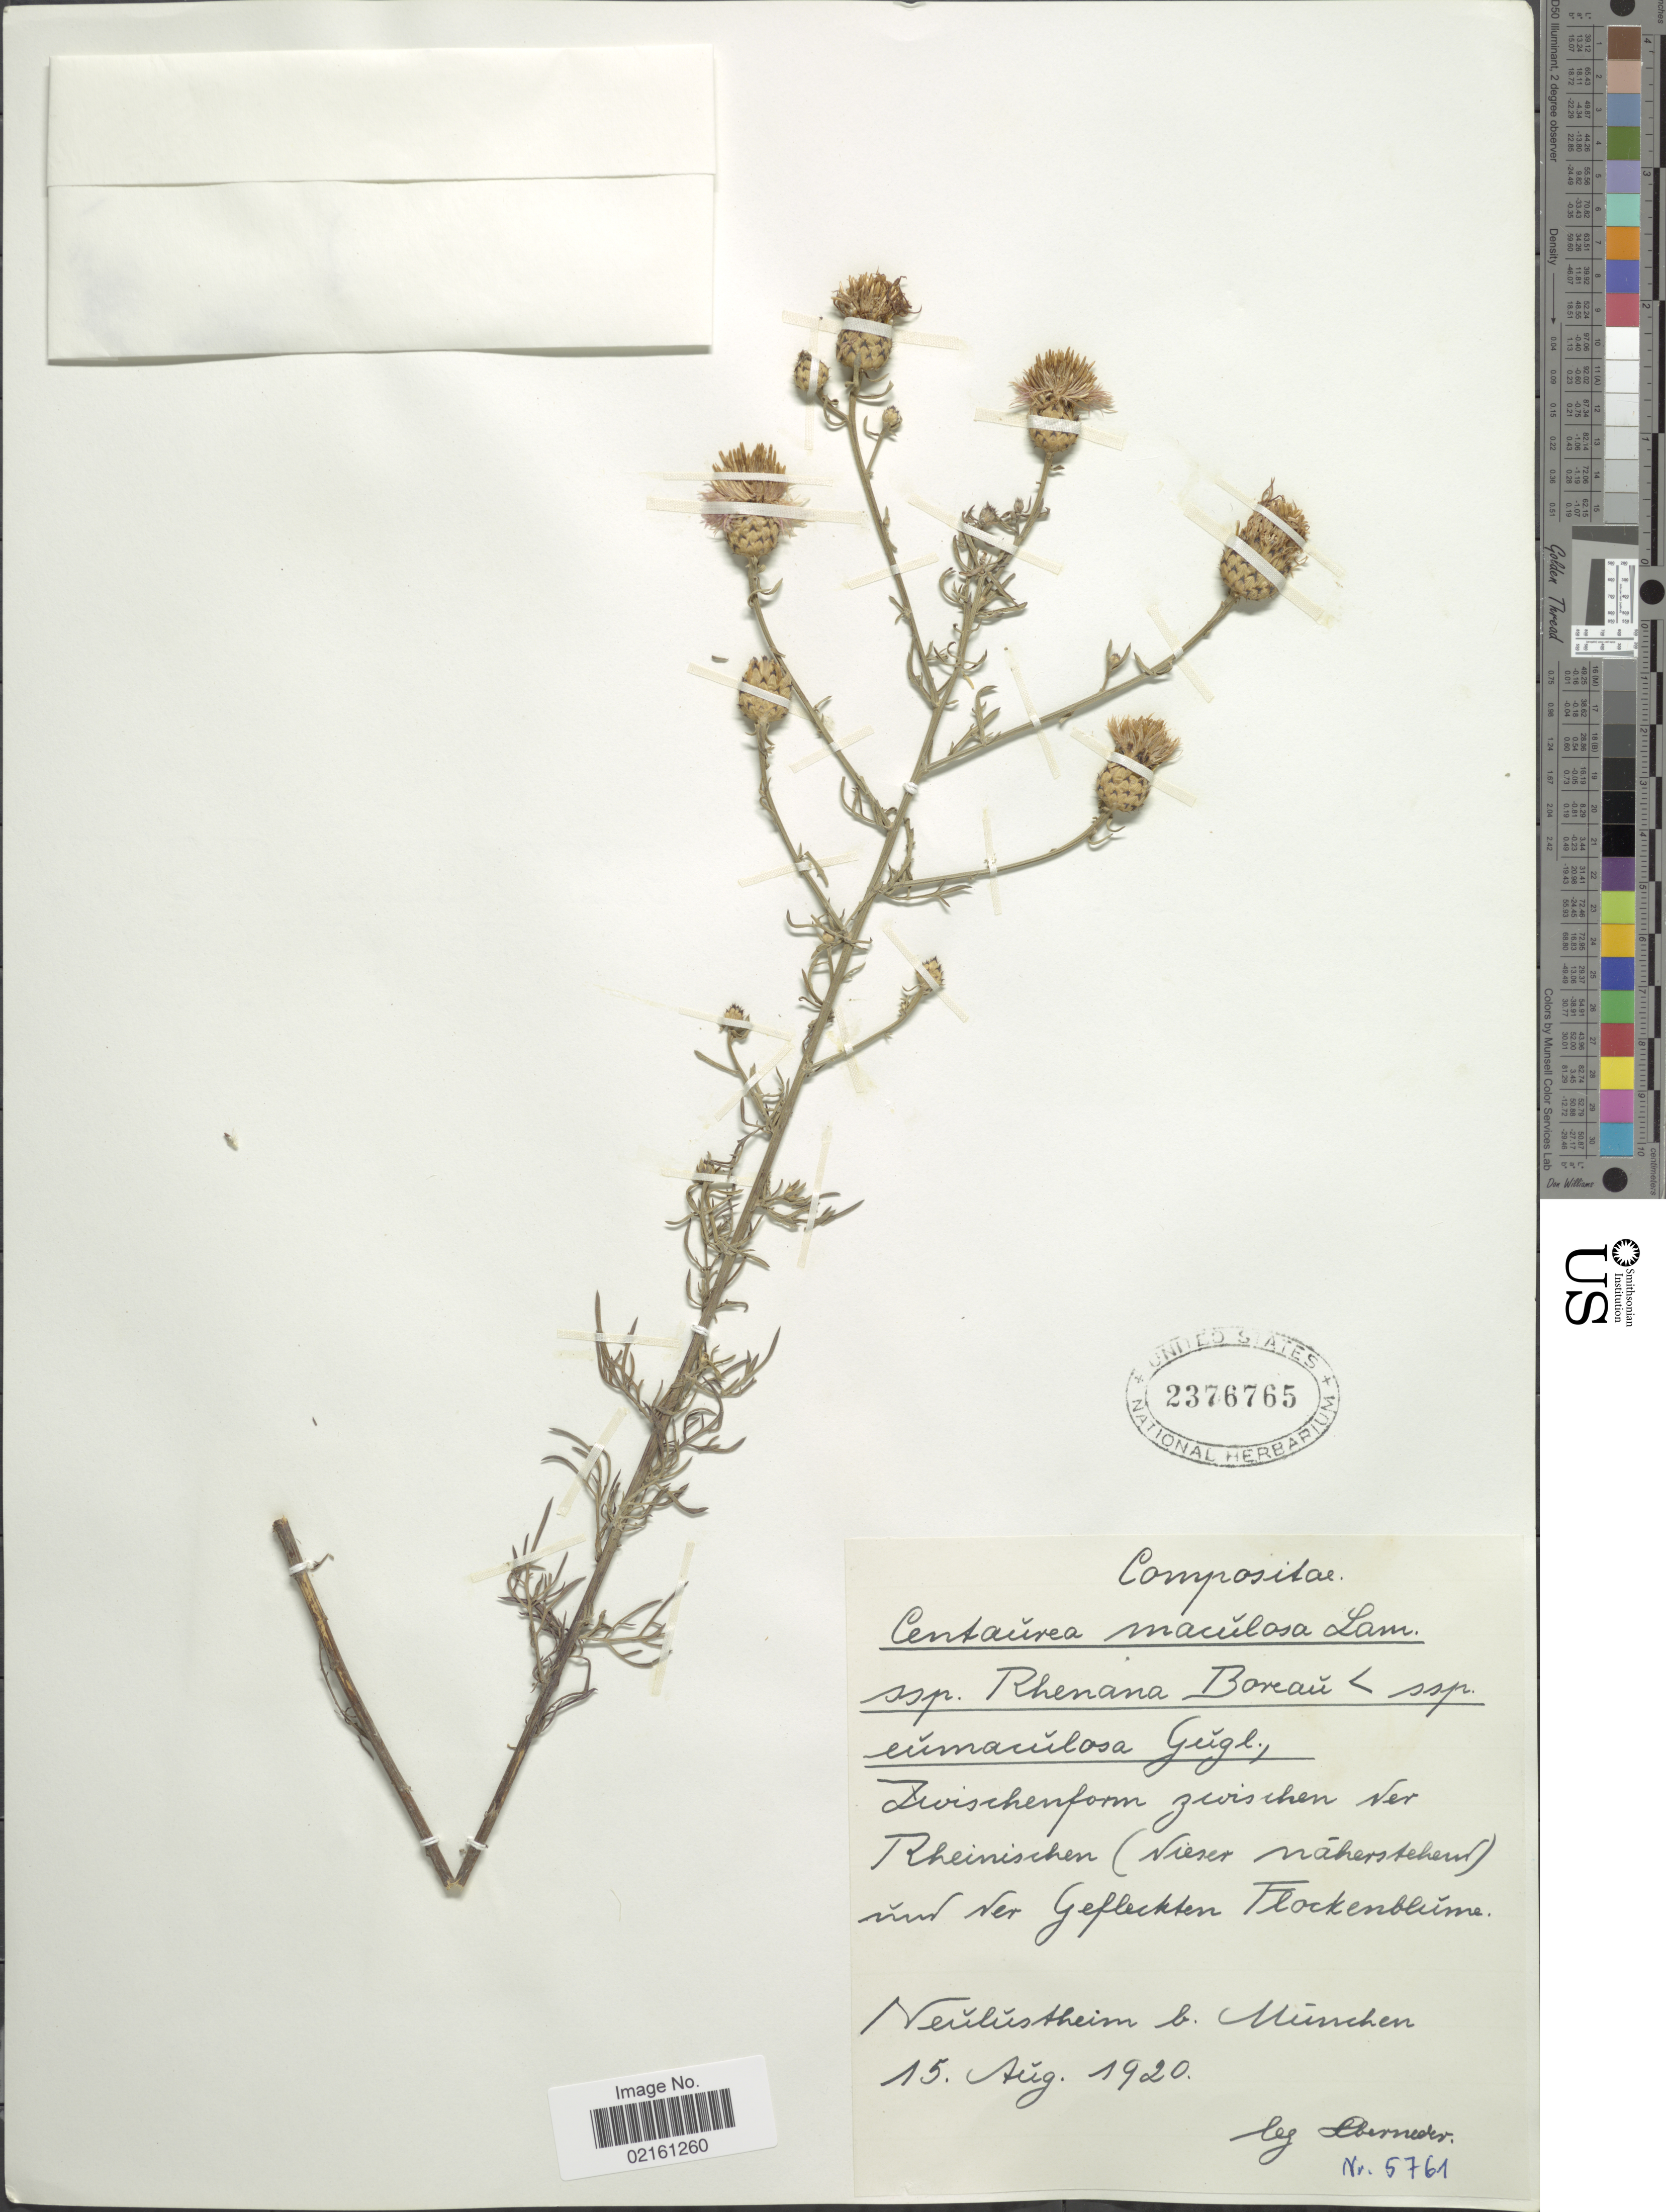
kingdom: Plantae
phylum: Tracheophyta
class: Magnoliopsida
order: Asterales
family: Asteraceae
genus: Centaurea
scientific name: Centaurea stoebe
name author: L.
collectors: -- Aberneder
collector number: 5761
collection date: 1920-08-15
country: Germany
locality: Neulustheim b. Munchen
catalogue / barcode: US 2376765